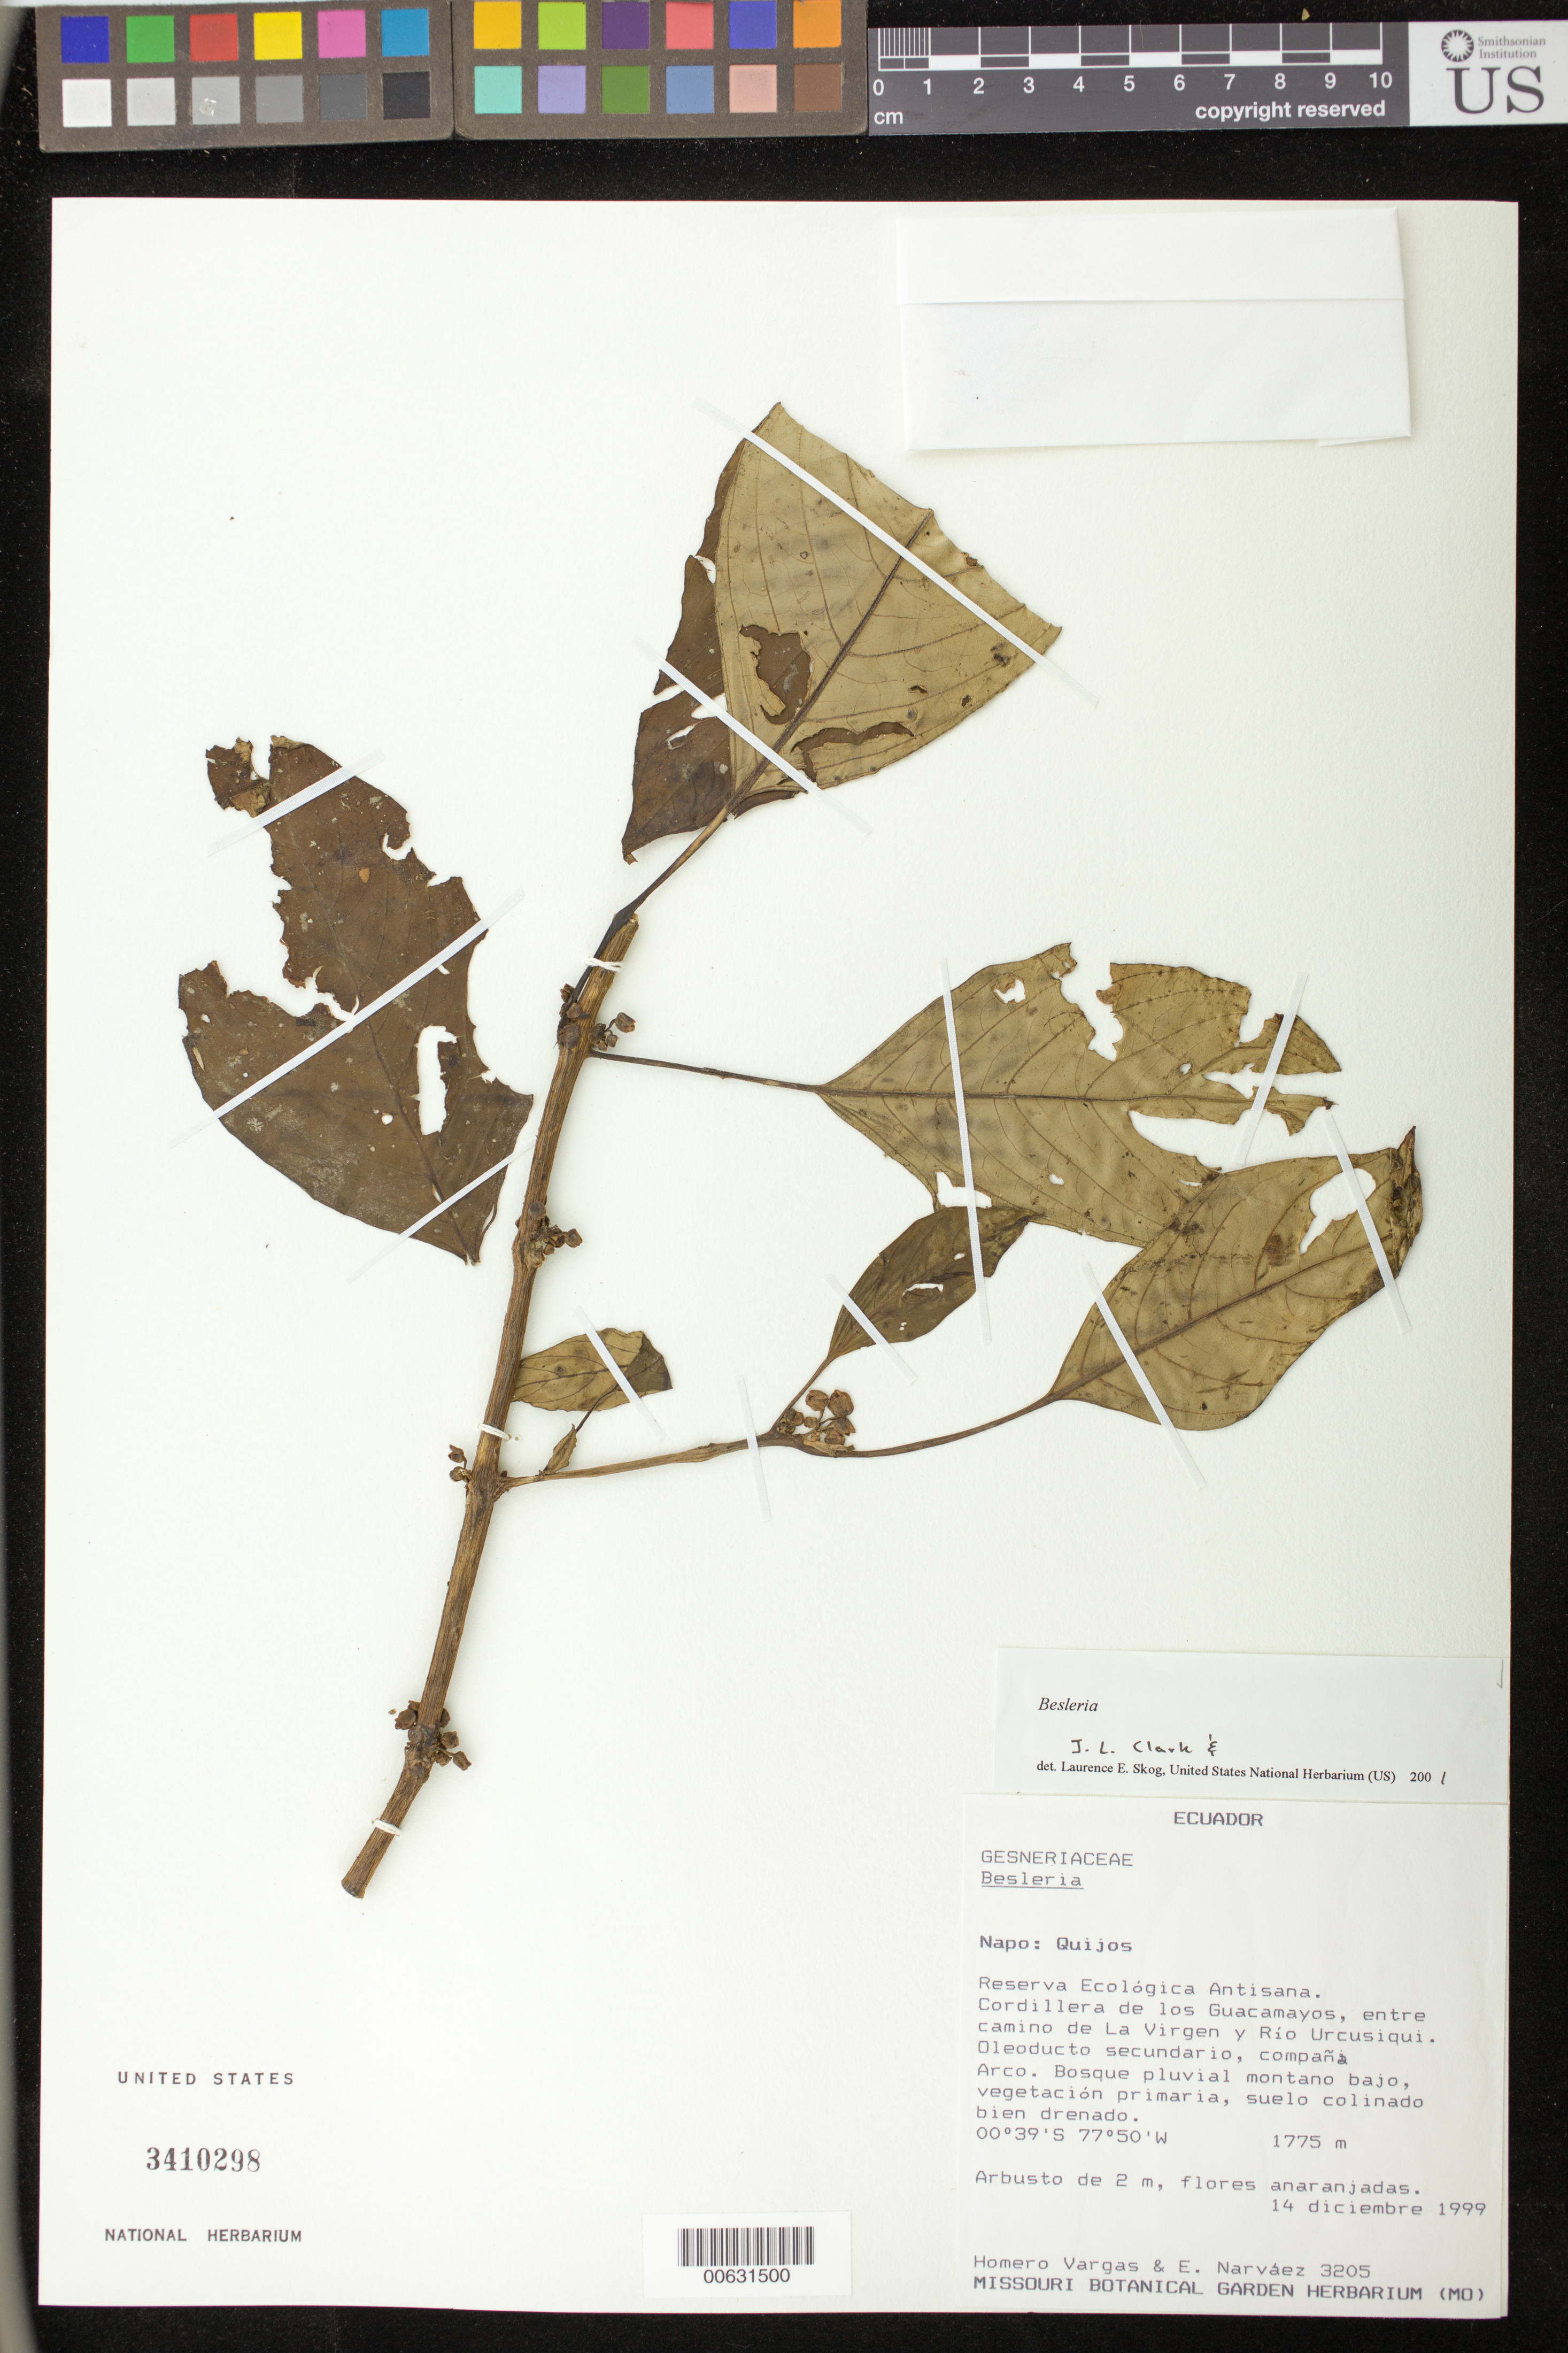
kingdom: Plantae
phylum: Tracheophyta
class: Magnoliopsida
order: Lamiales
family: Gesneriaceae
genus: Besleria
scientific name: Besleria sp.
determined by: Skog, Laurence E.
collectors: H. Vargas & E. Narváez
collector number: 3205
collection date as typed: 14 Dec 1999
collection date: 1999-12-14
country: Ecuador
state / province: Napo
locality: Quijos; Reserva Ecológica Antisana, Cordillera de los Guacamayos, entre camino de La Virgen y Río Urcusiqui, oleoducto secundario, compañía Arco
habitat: Bosque pluvial montano bajo, vegetación primaria, suelo colinado bien drenado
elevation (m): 1775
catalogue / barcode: US 3410298